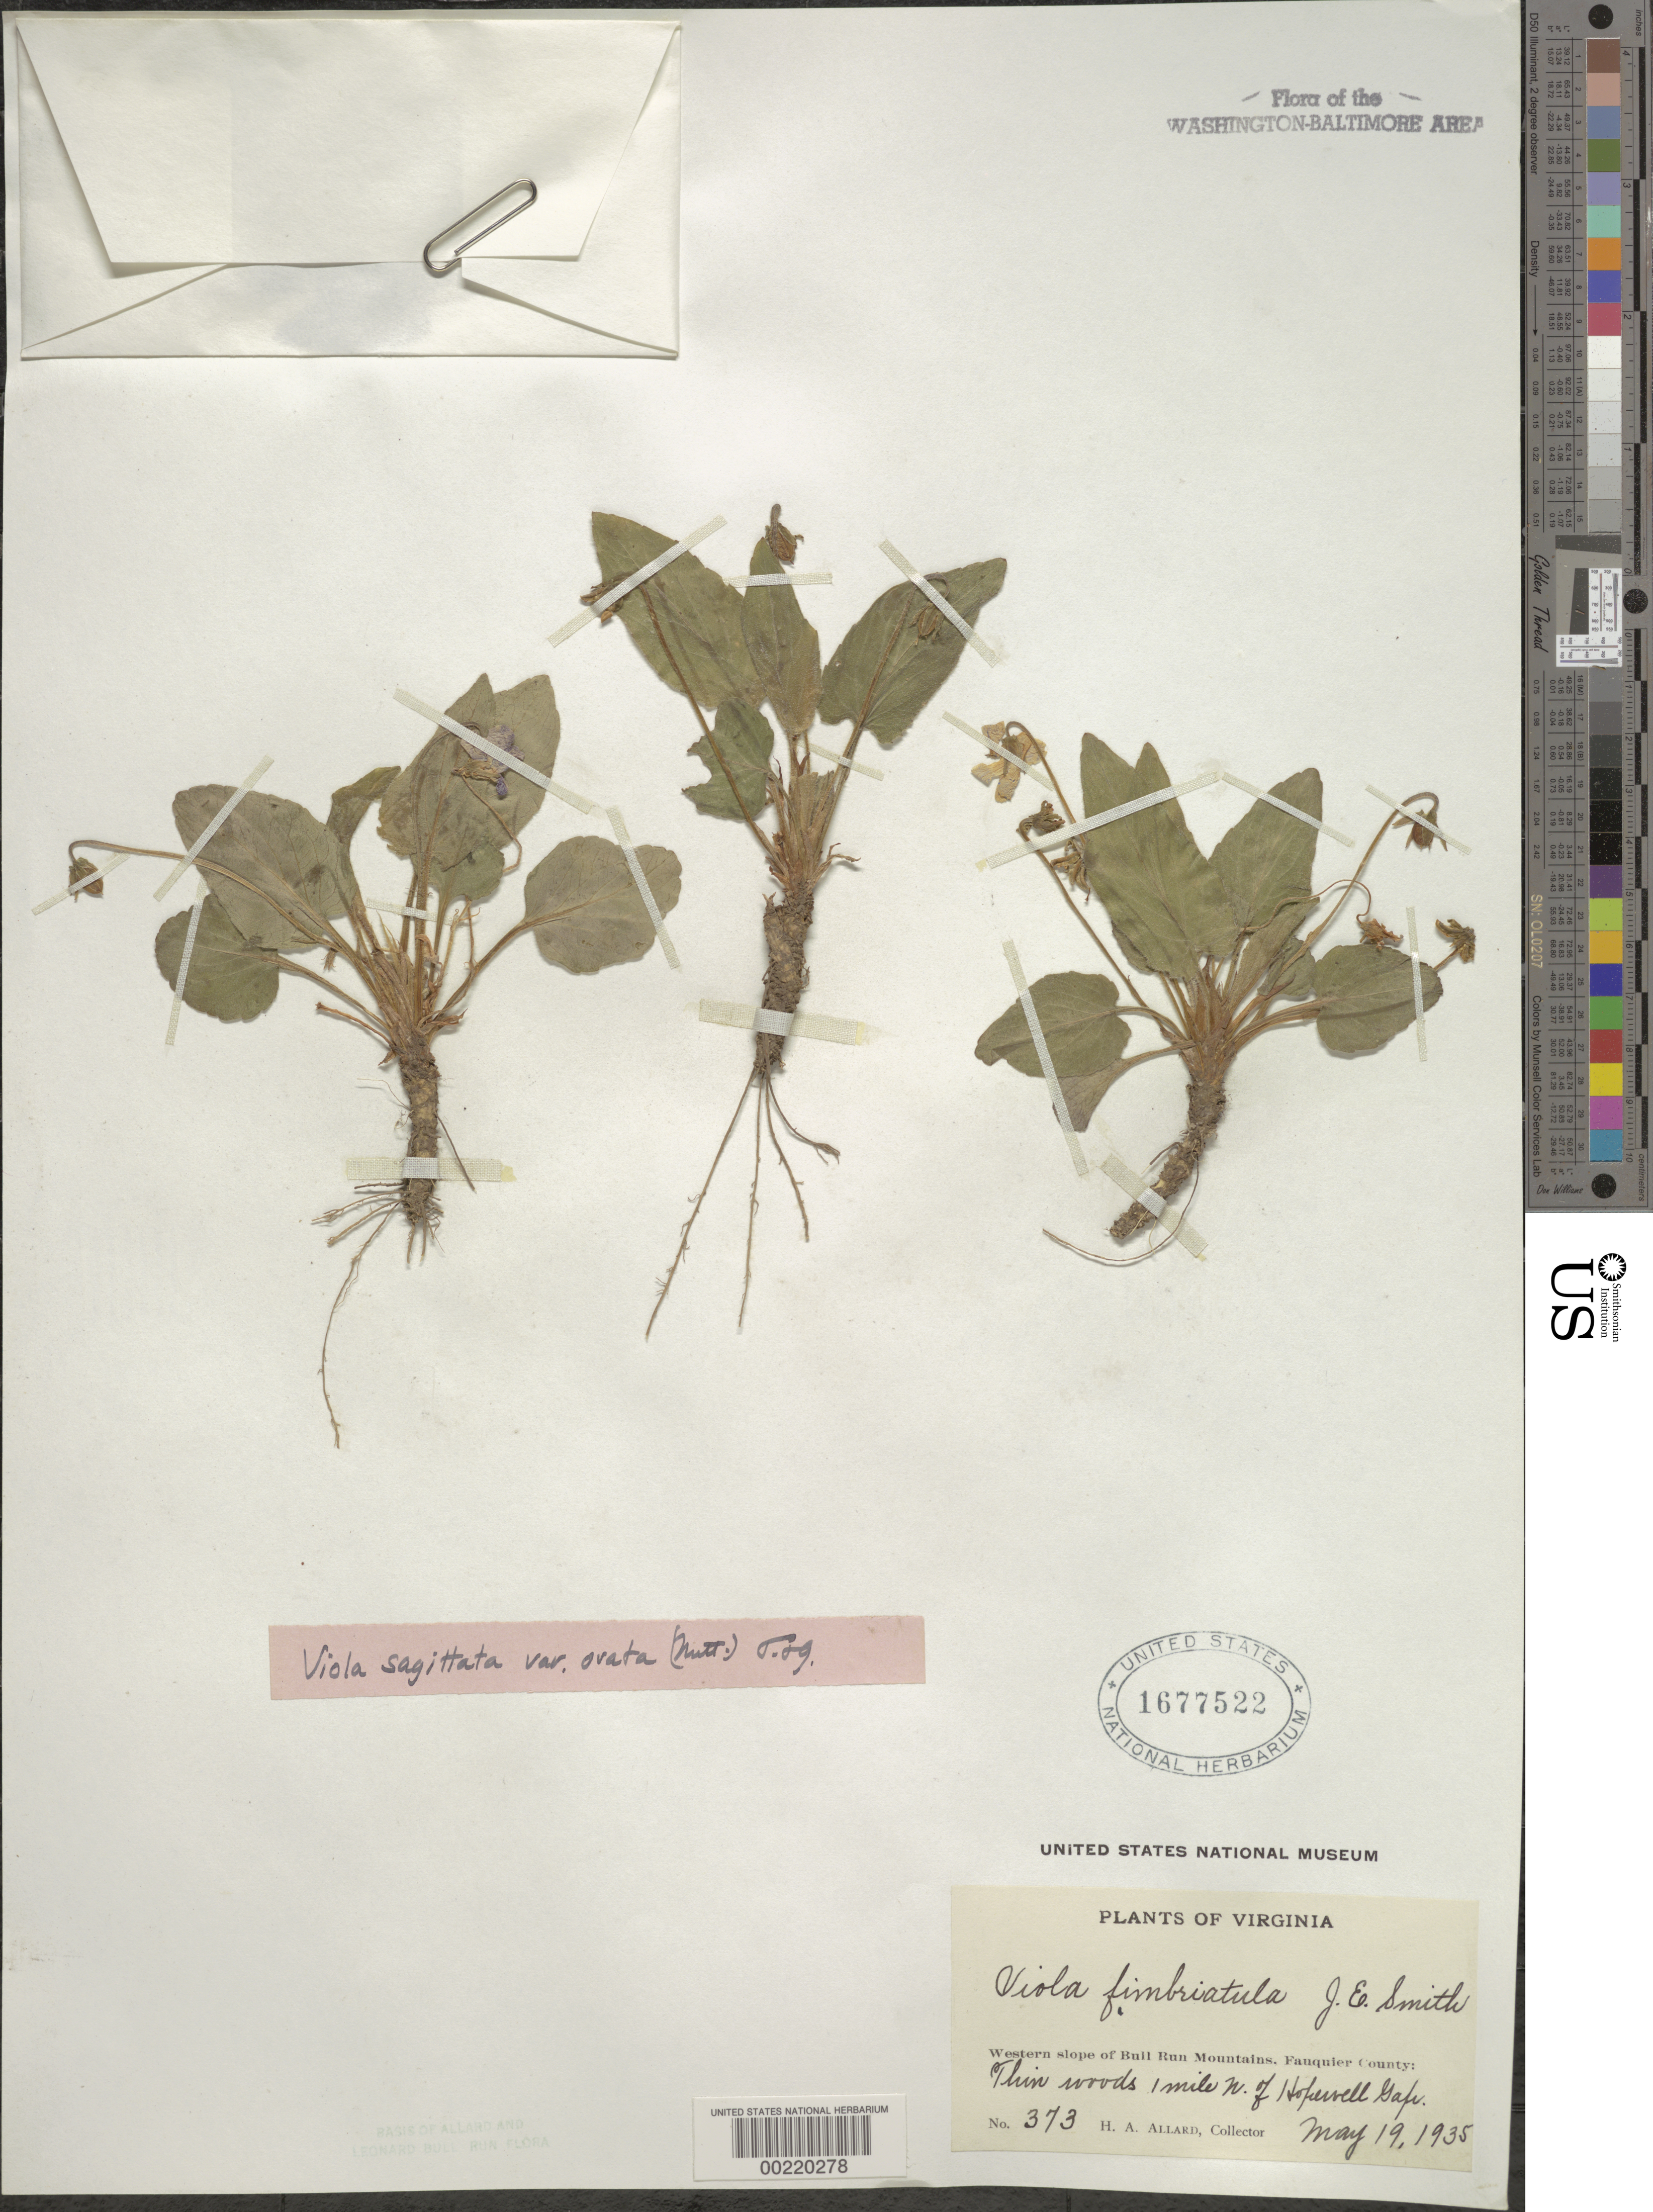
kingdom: Plantae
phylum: Tracheophyta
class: Magnoliopsida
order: Malpighiales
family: Violaceae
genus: Viola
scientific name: Viola sagittata var. ovata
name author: (Nutt.) Torr. & A. Gray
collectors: H. A. Allard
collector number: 373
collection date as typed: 19 May 1935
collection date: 1935-05-19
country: United States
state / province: Virginia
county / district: Fauquier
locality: North of Hopewell Gap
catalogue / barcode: US 1677522